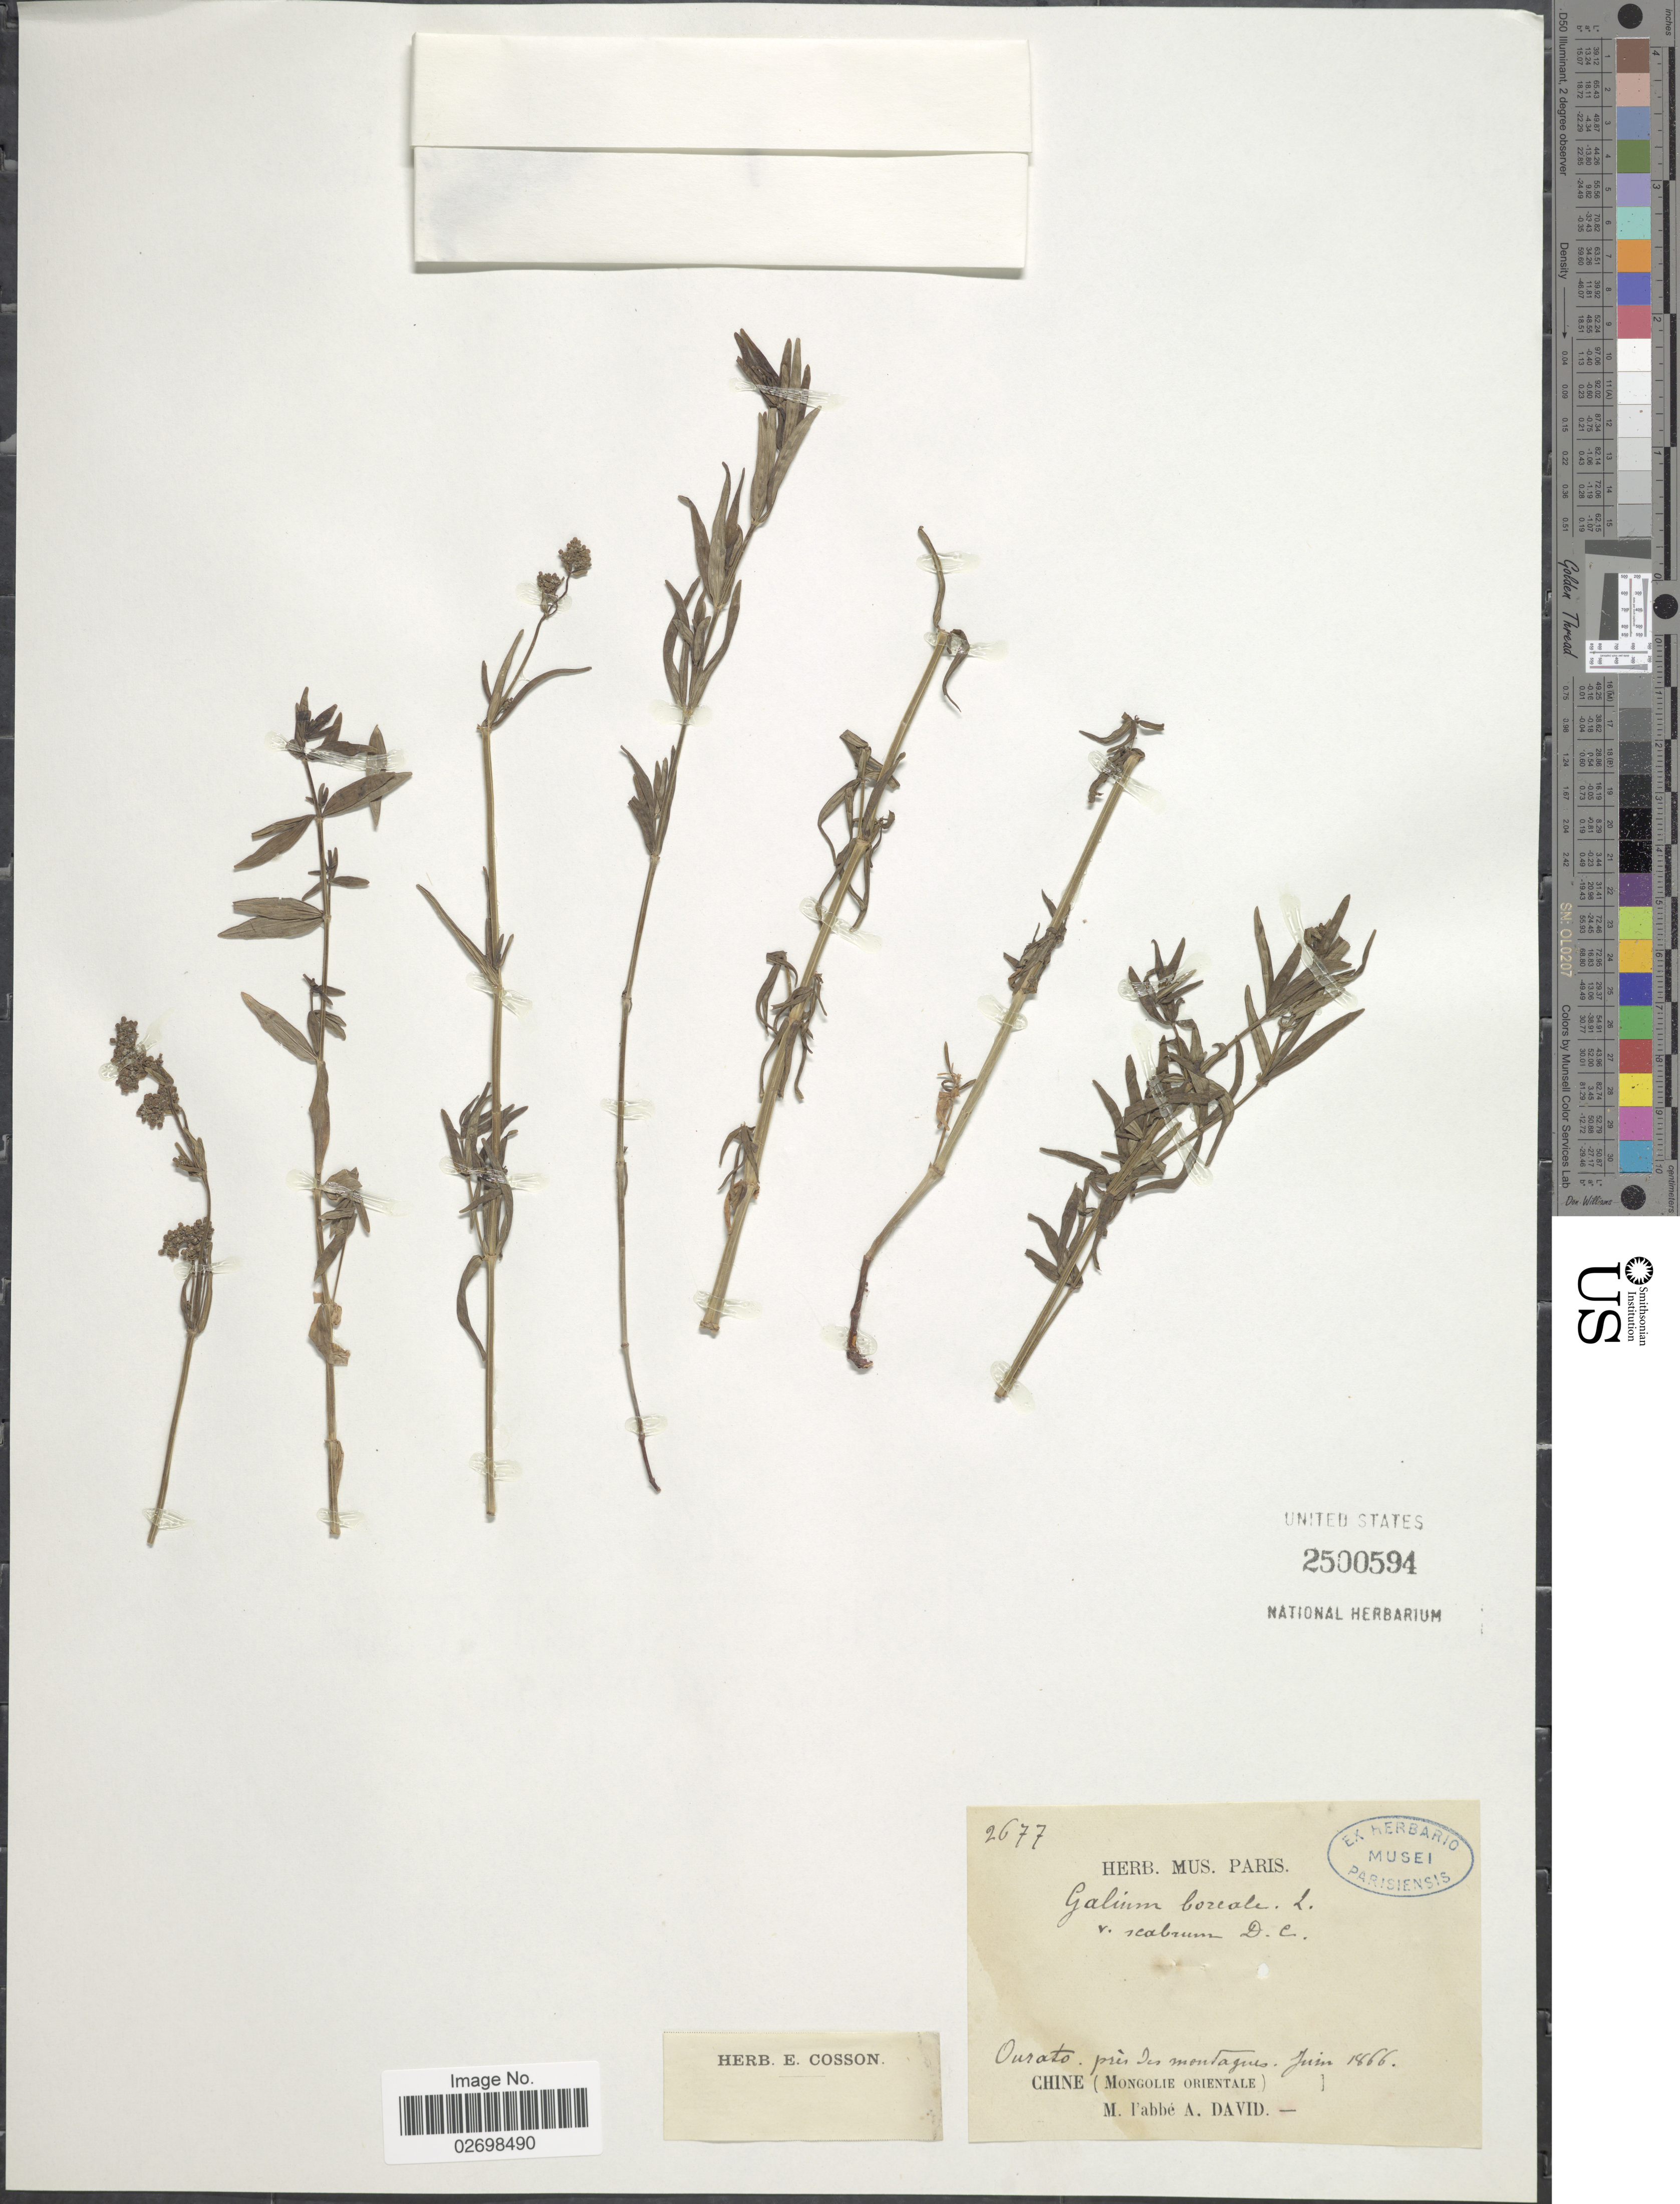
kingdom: Plantae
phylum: Tracheophyta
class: Magnoliopsida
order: Gentianales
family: Rubiaceae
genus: Galium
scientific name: Galium boreale L.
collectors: David, M.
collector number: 2677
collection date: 1866-06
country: China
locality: Ourato, pres des montagnes, (Mongolie Orientale)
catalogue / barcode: US 2500594